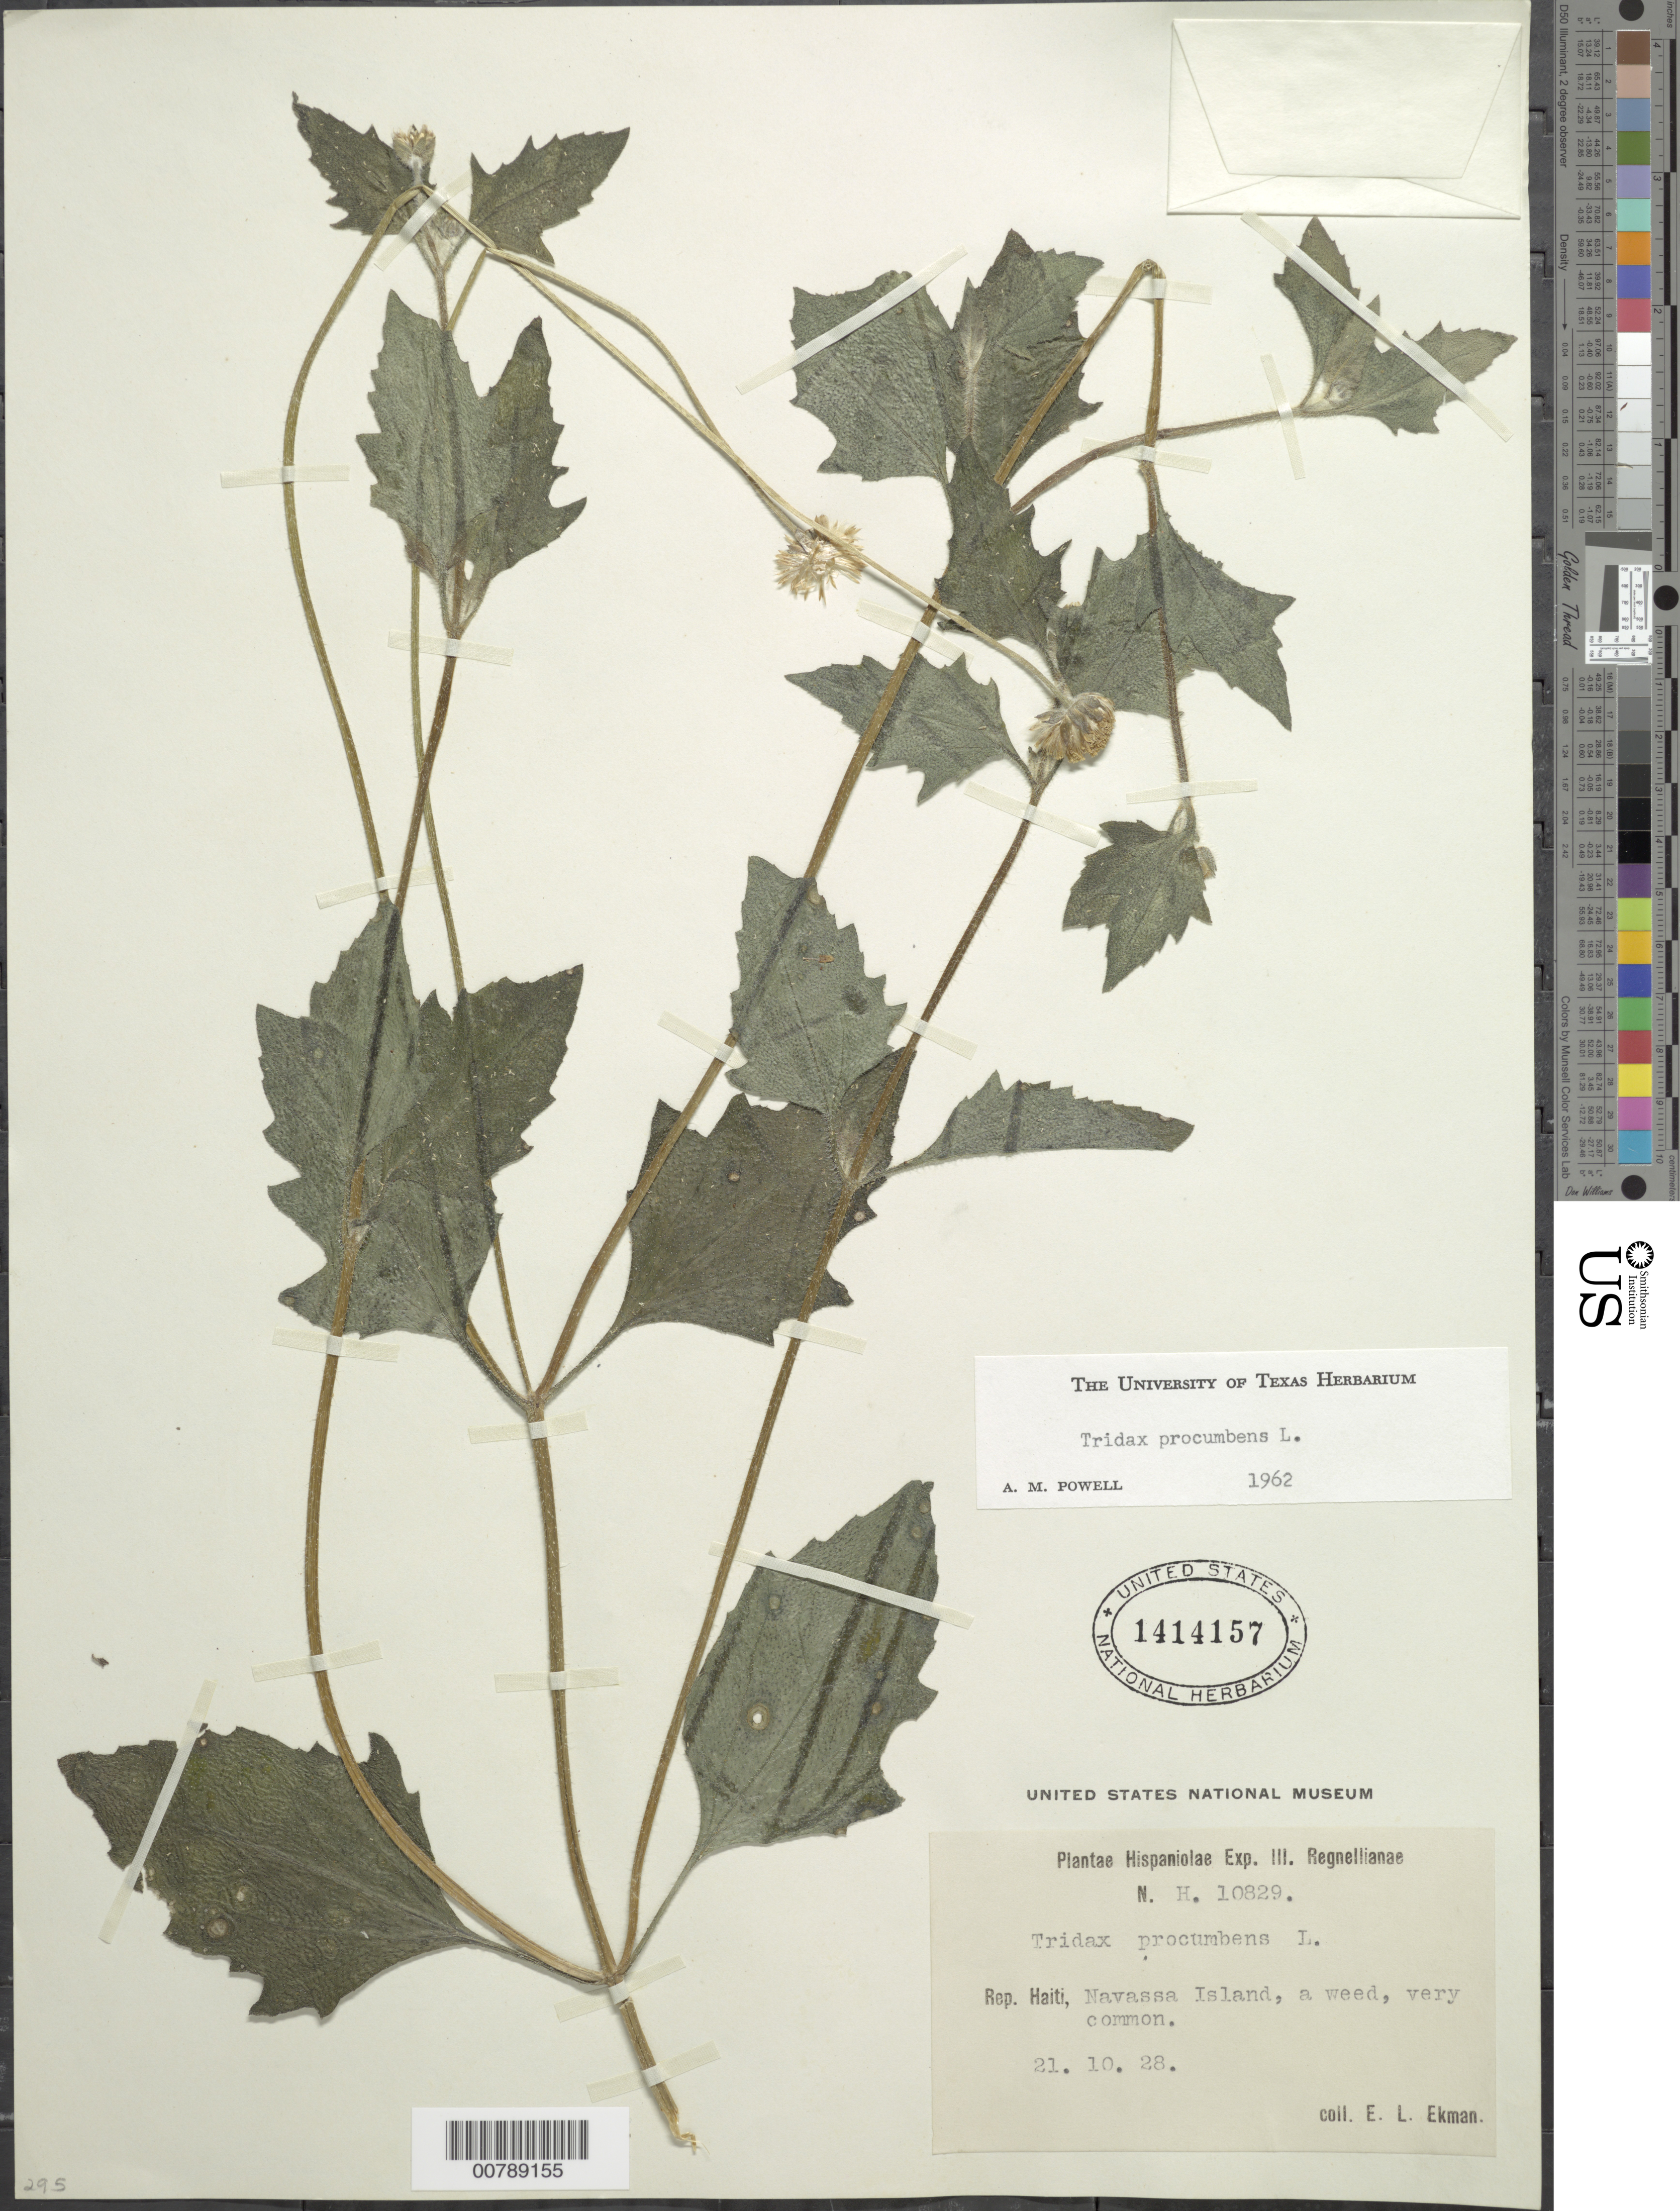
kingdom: Plantae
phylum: Tracheophyta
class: Magnoliopsida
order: Asterales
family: Asteraceae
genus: Tridax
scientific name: Tridax procumbens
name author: L.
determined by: Powell, A.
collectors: E. L. Ekman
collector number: H 10829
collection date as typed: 21 Oct 1928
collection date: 1928-10-21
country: Navassa Island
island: Hispaniola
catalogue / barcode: US 1414157